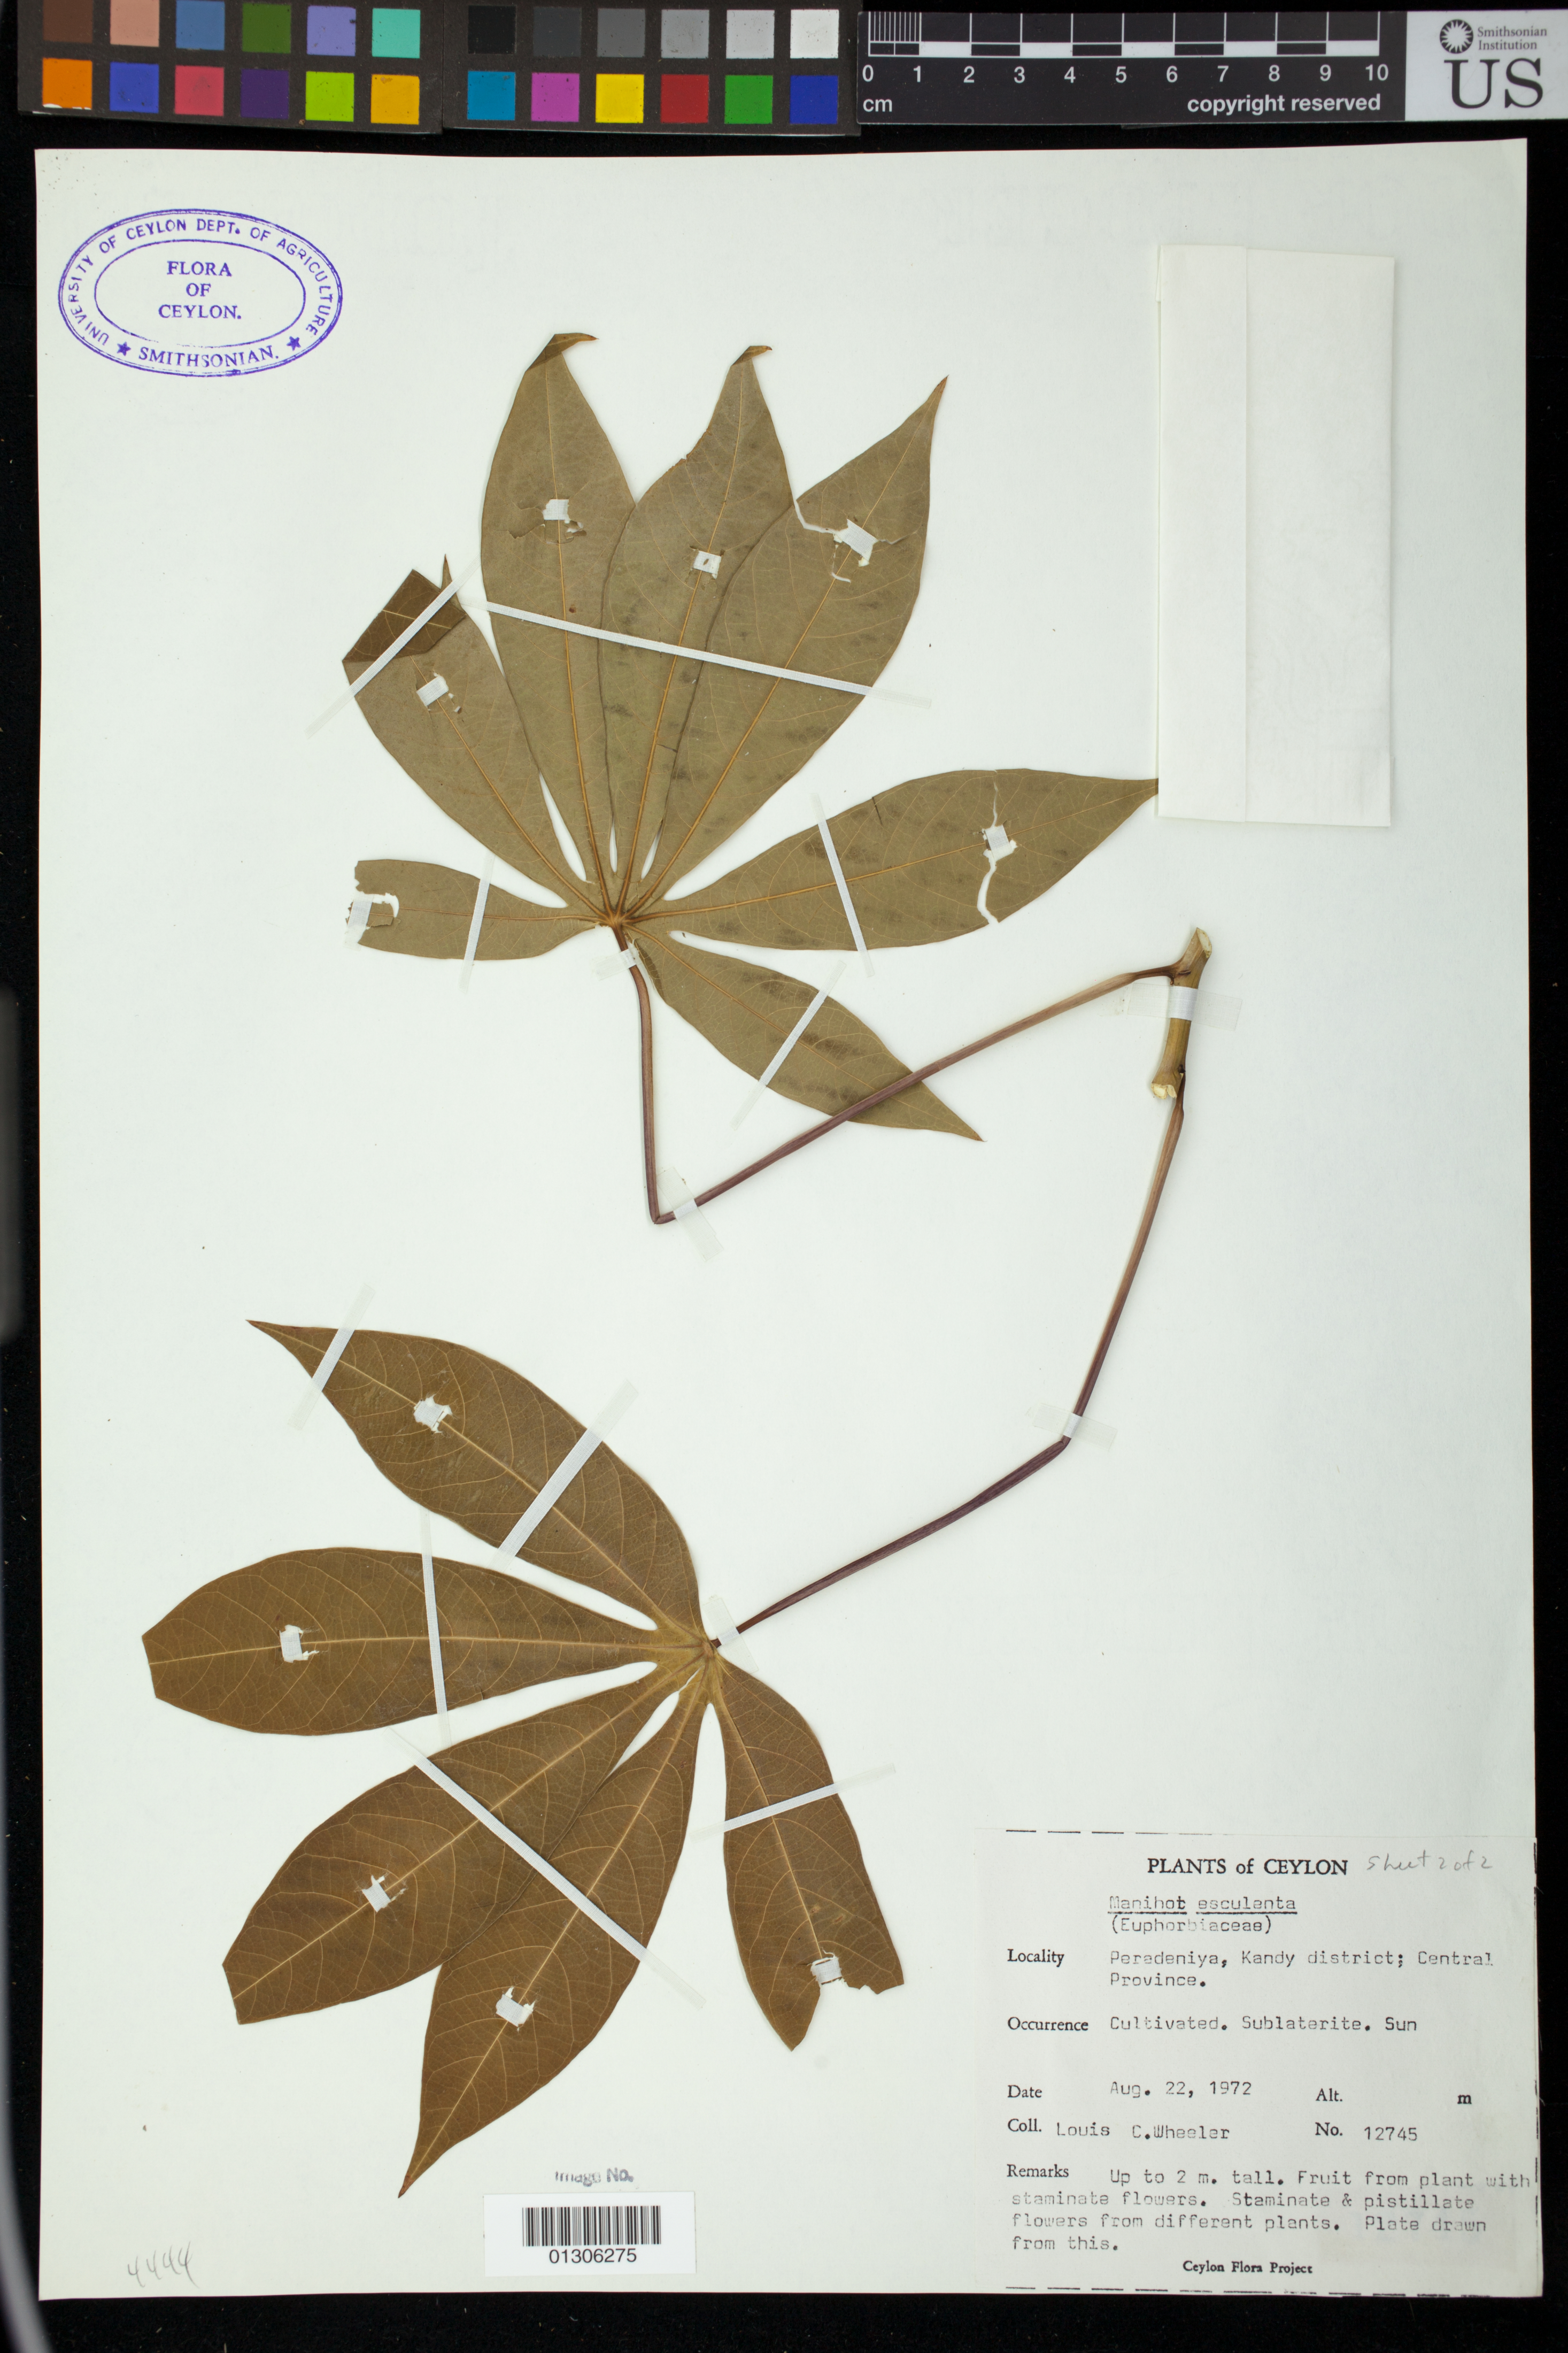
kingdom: Plantae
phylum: Tracheophyta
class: Magnoliopsida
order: Malpighiales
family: Euphorbiaceae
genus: Manihot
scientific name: Manihot esculenta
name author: Crantz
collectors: L. C. Wheeler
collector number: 12745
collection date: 1972-08-22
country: Sri Lanka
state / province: Peredeniya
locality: Kandy Distr.; Central Province